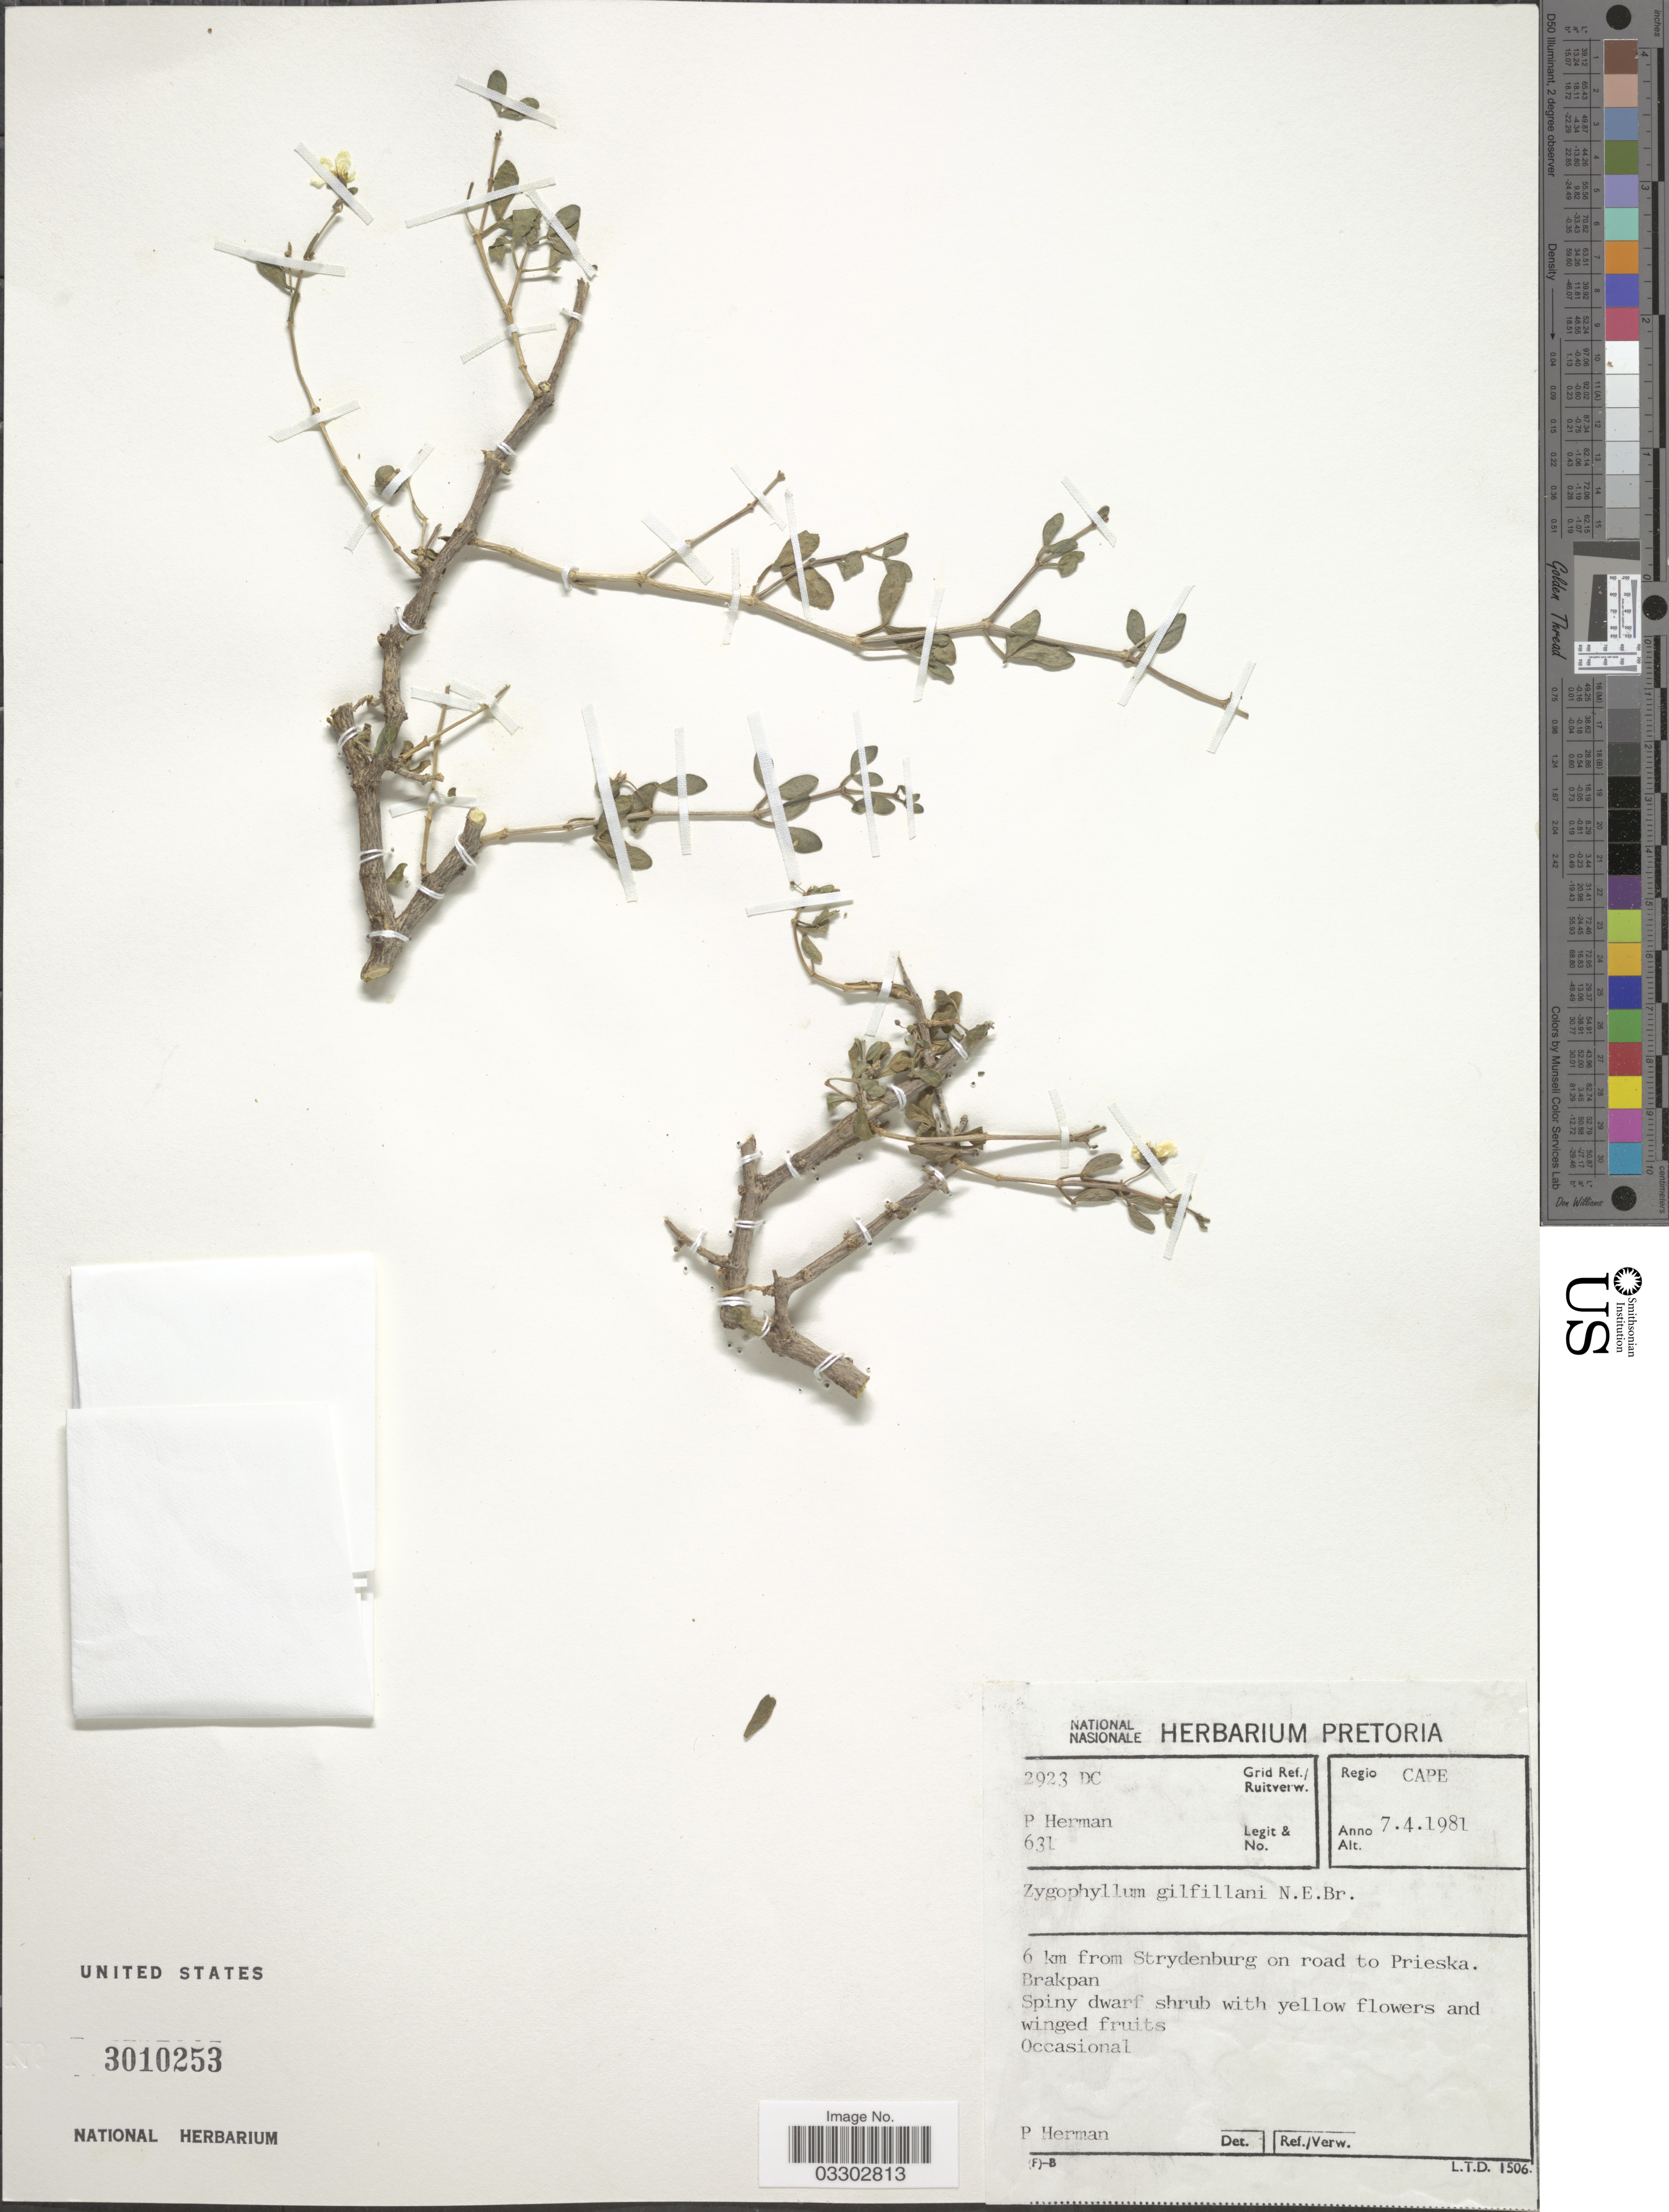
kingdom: Plantae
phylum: Tracheophyta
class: Magnoliopsida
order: Zygophyllales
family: Zygophyllaceae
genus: Roepera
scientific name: Roepera lichtensteiniana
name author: (Cham.) Beier & Thulin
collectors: P. Herman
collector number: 631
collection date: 1981-04-07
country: South Africa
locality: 2923 DC Grid Ref./Ruitverw. Regio Cape. 6 km from Strydenburg on road to Prieska. Brakpan.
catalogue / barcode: US 3010253